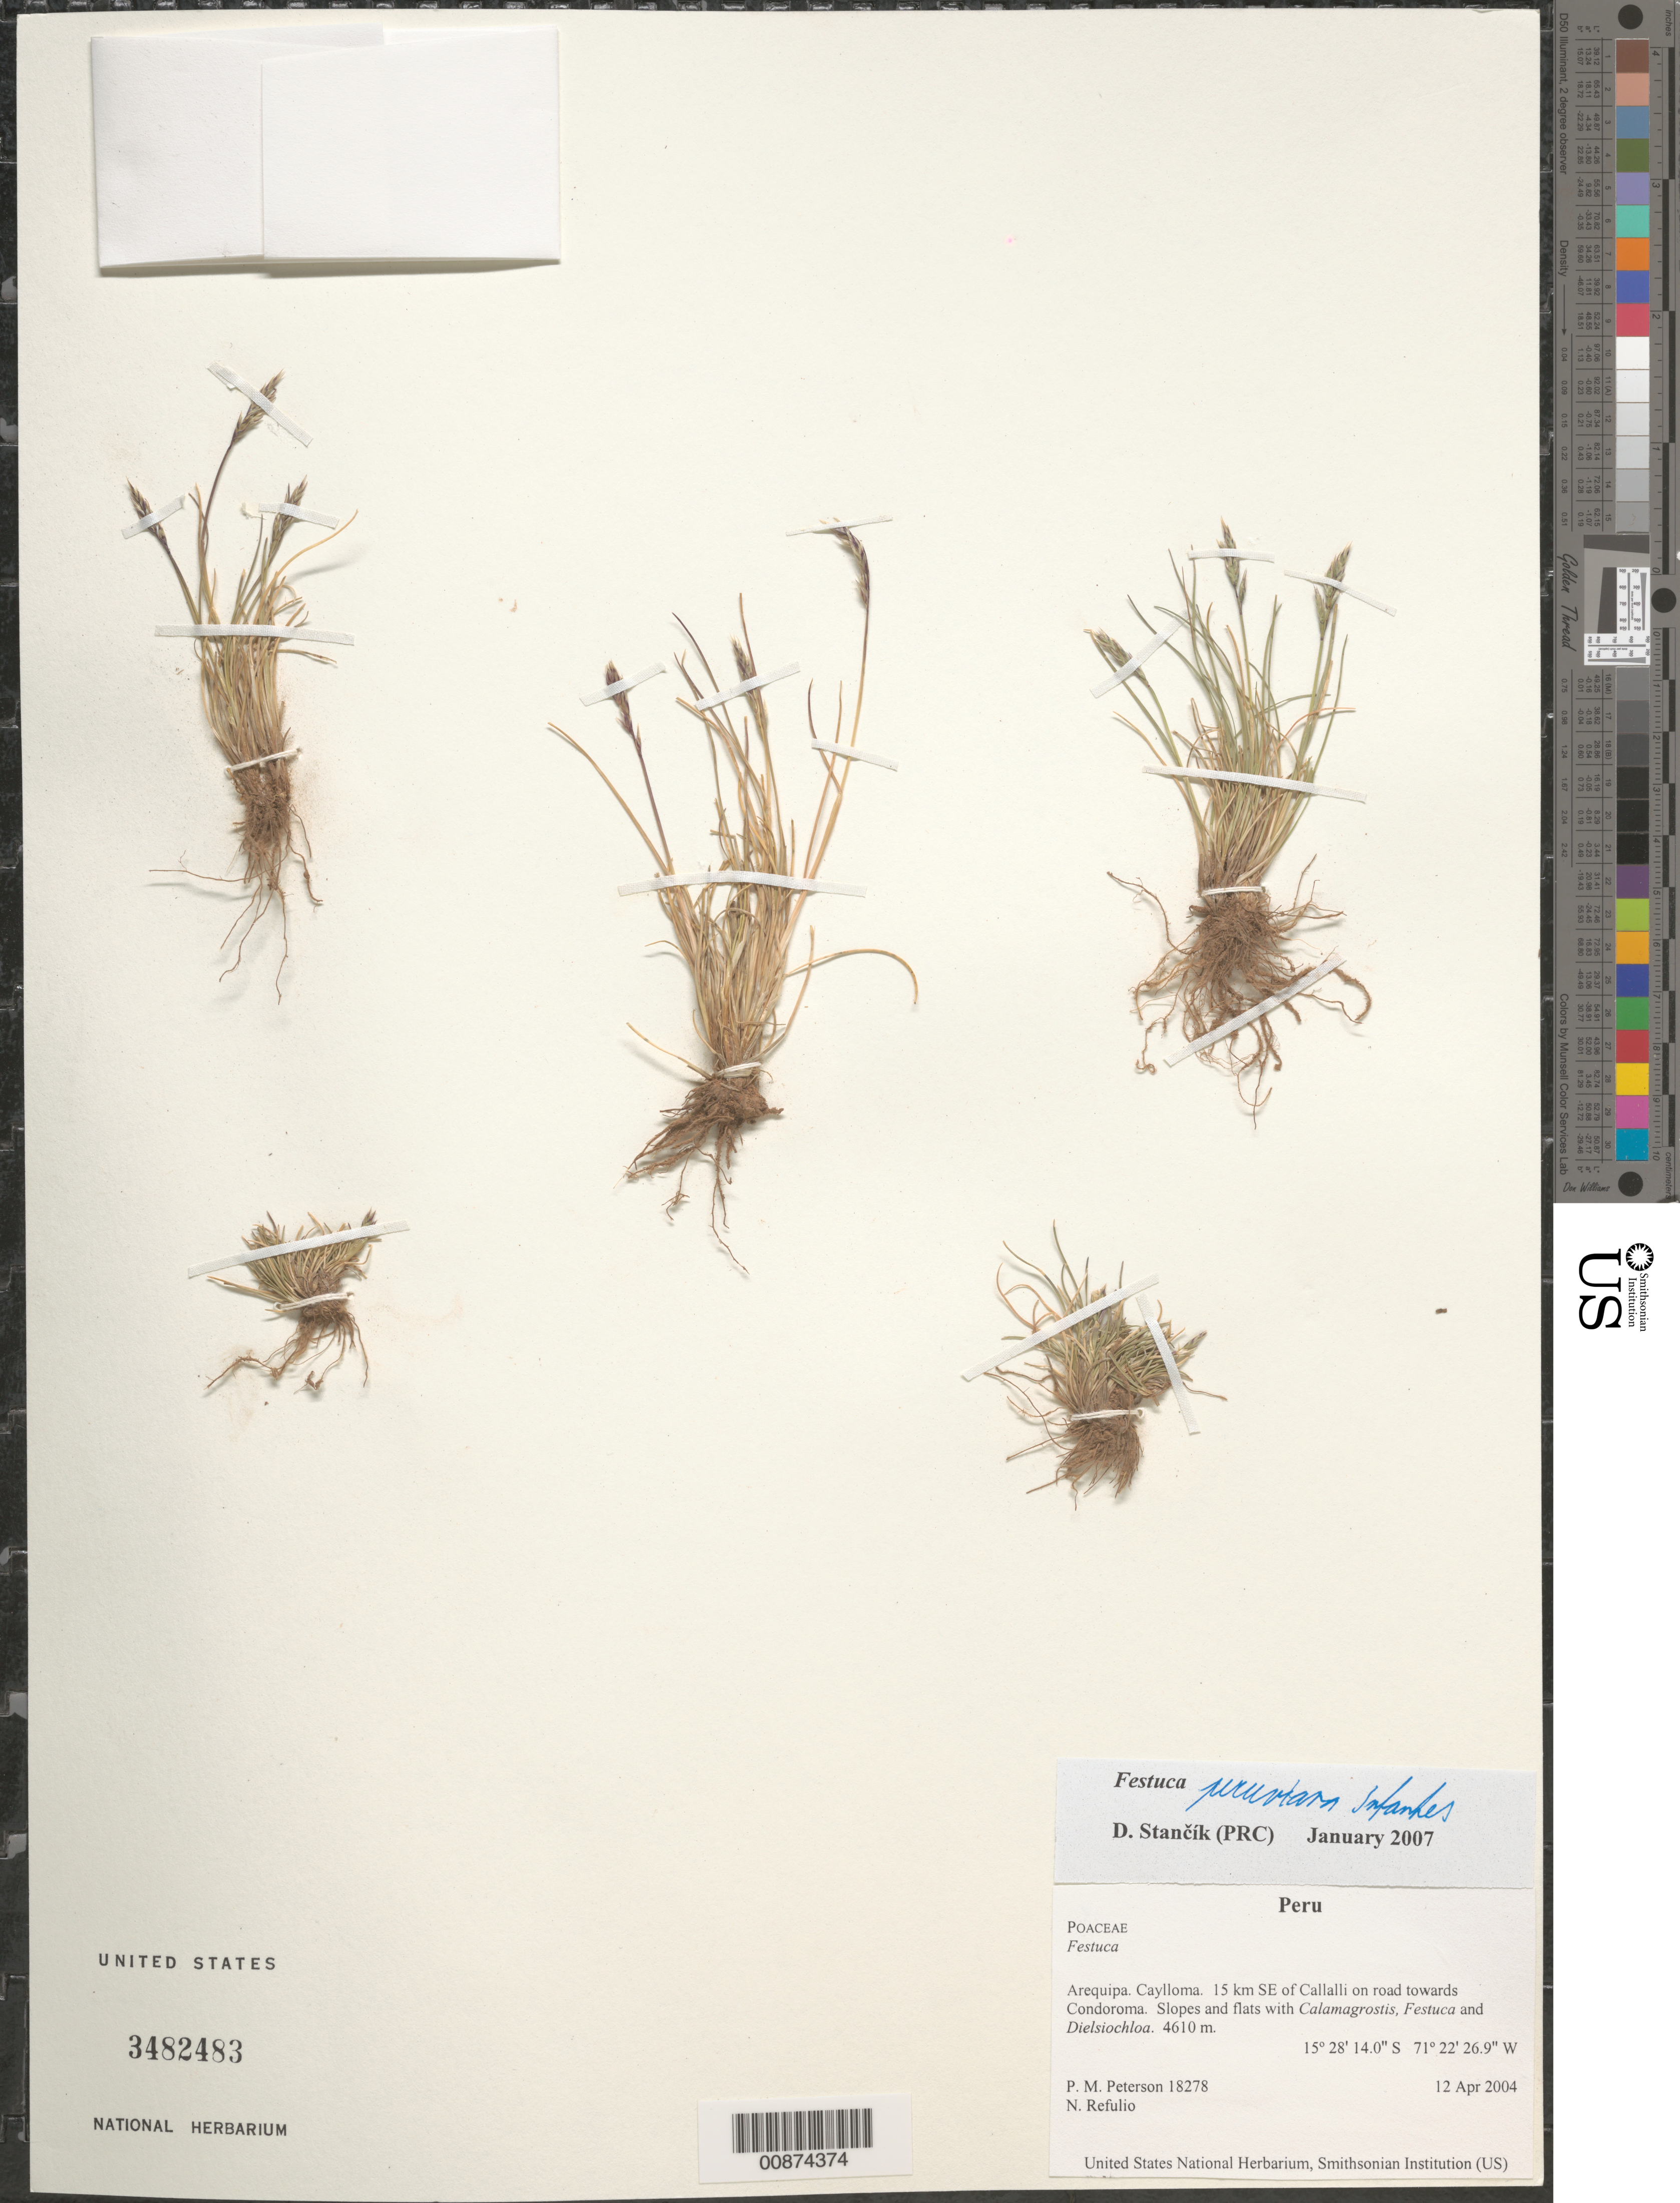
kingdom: Plantae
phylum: Tracheophyta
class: Liliopsida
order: Poales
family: Poaceae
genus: Festuca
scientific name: Festuca peruviana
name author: Infantes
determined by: Stancik, D.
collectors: P. M. Peterson & N. Refulio-Rodríguez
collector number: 18278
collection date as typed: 12 Apr 2004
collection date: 2004-04-12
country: Peru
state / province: Arequipa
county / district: Caylloma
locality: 15 km SE of Callalli on road towards Condoroma. Slopes and flats with Calamagrostis, Festuca and Dielsiochloa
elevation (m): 4610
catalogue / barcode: US 3482483